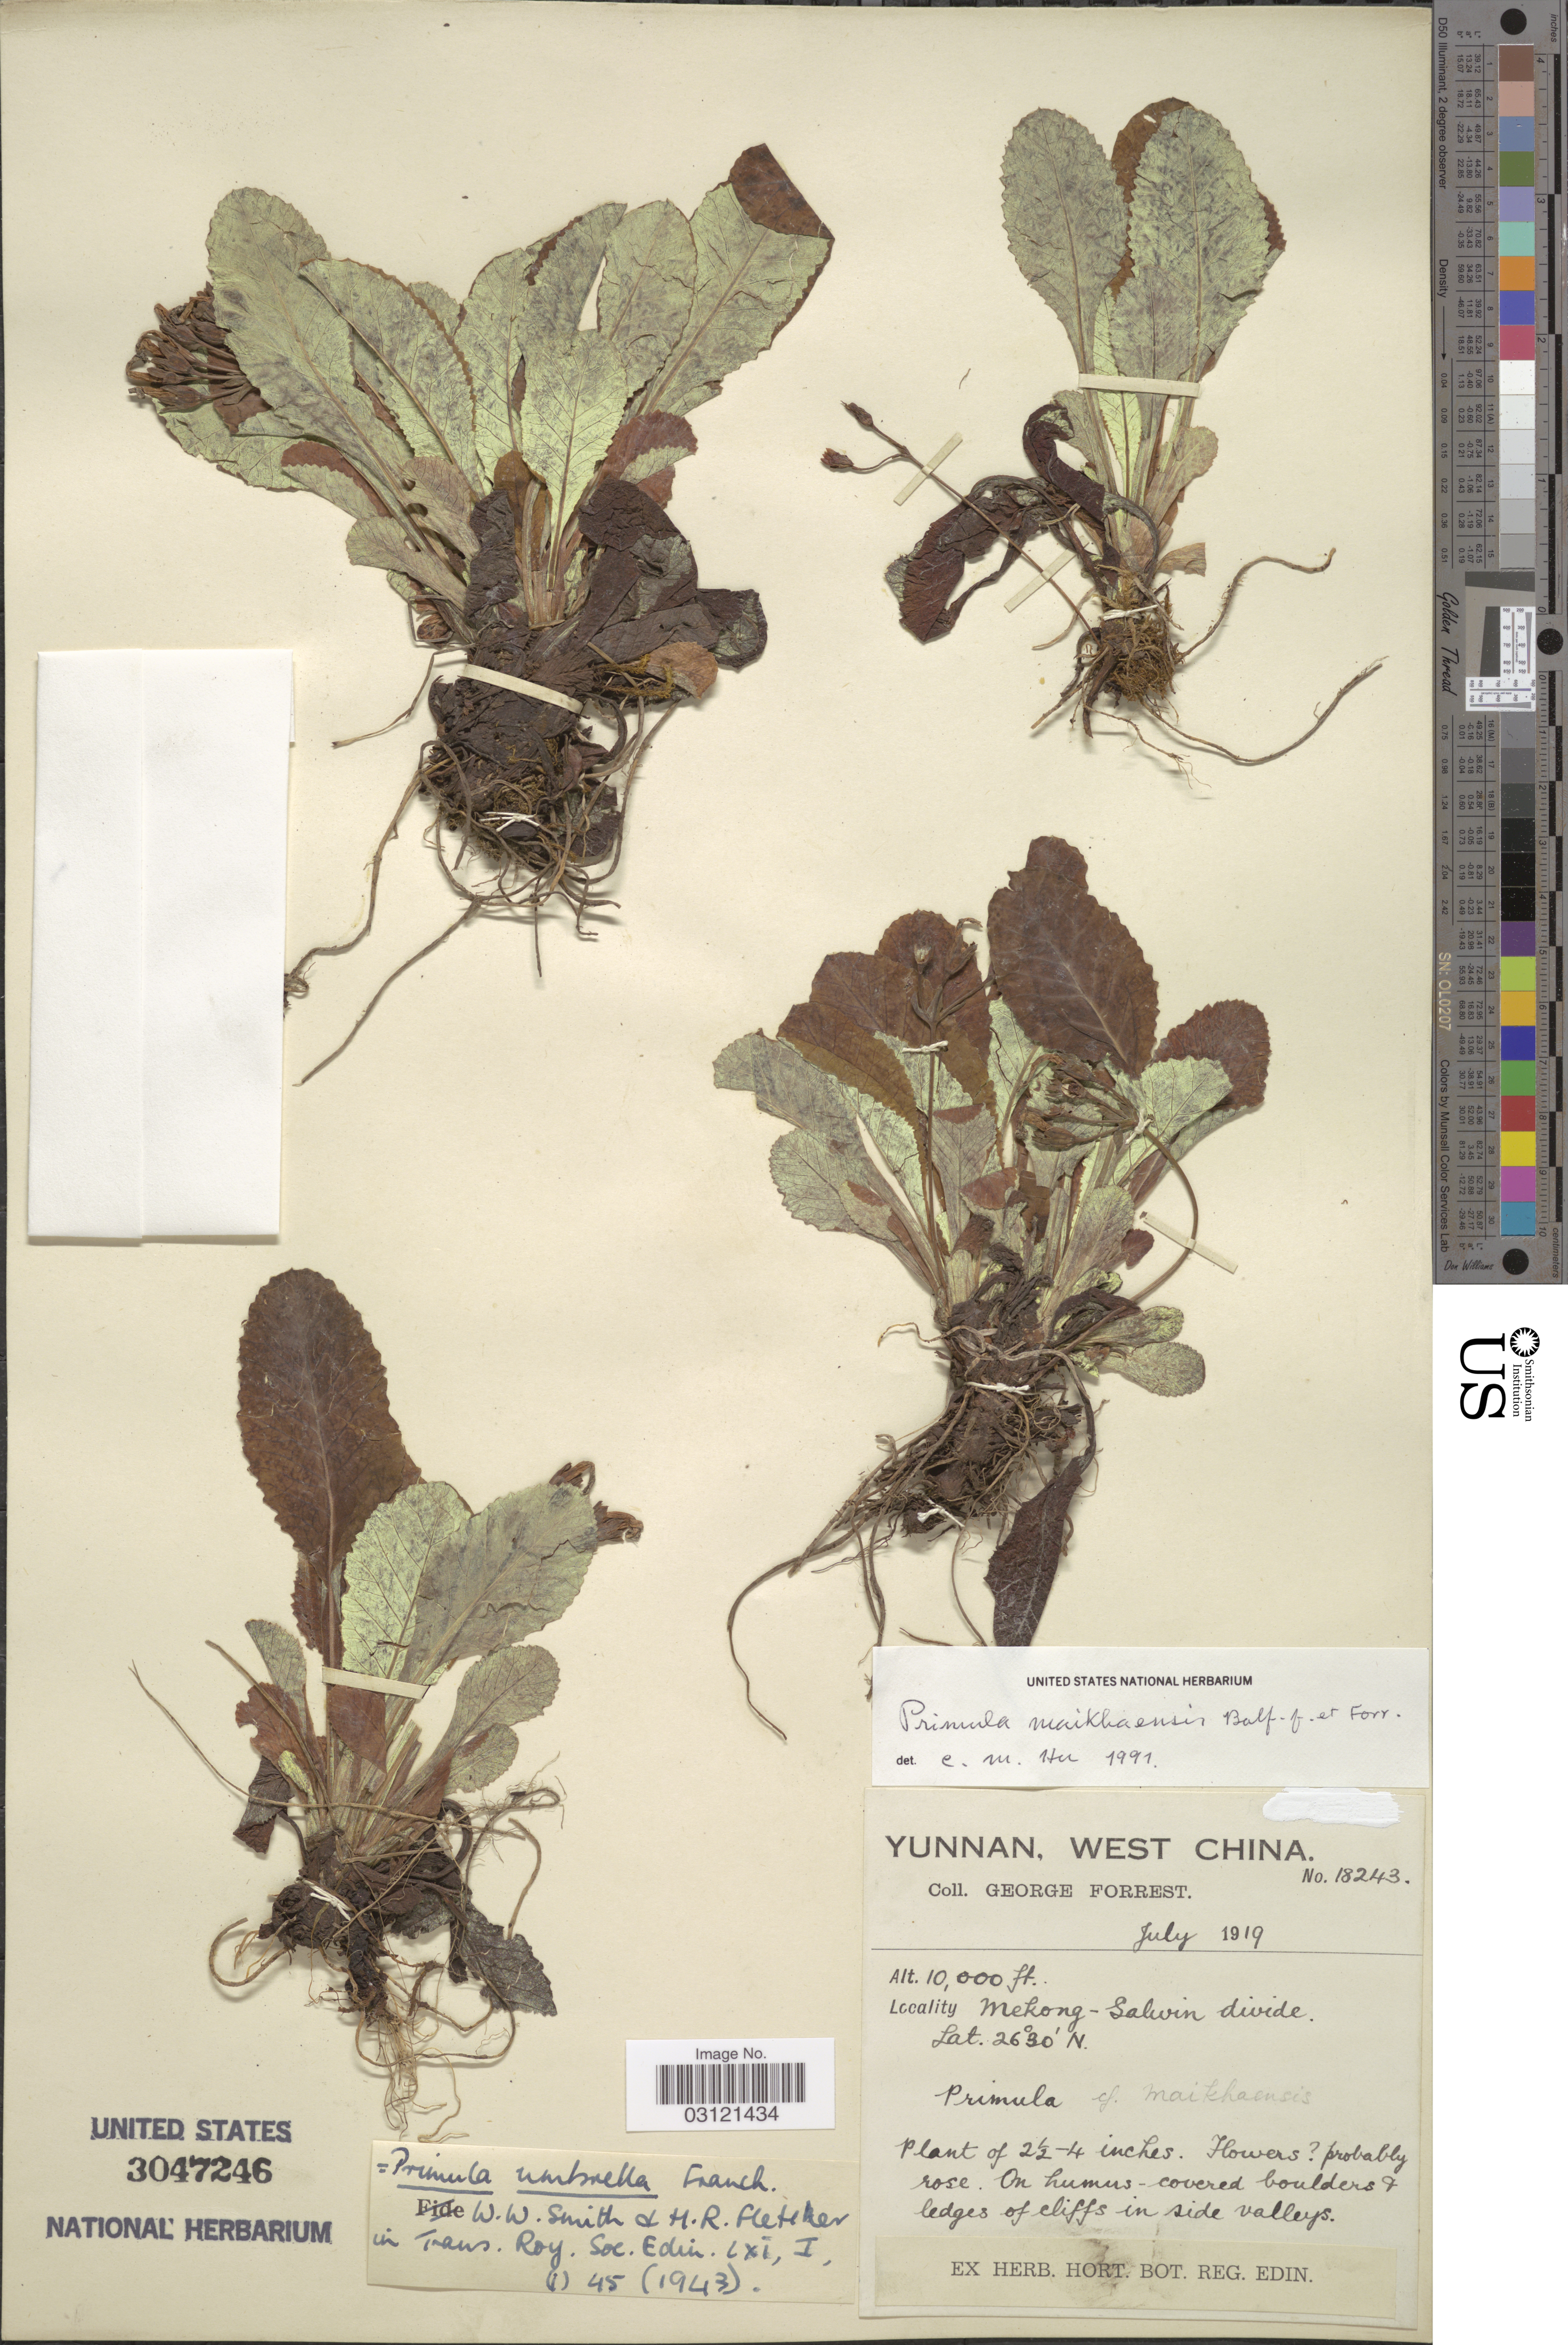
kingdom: Plantae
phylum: Tracheophyta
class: Magnoliopsida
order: Ericales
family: Primulaceae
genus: Primula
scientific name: Primula maikhaensis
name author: Balf. f. & Forrest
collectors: G. Forrest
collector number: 18243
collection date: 1919-07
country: China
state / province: Yunnan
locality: West China. Mekong-Salwin divide.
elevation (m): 3048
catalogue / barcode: US 3047246